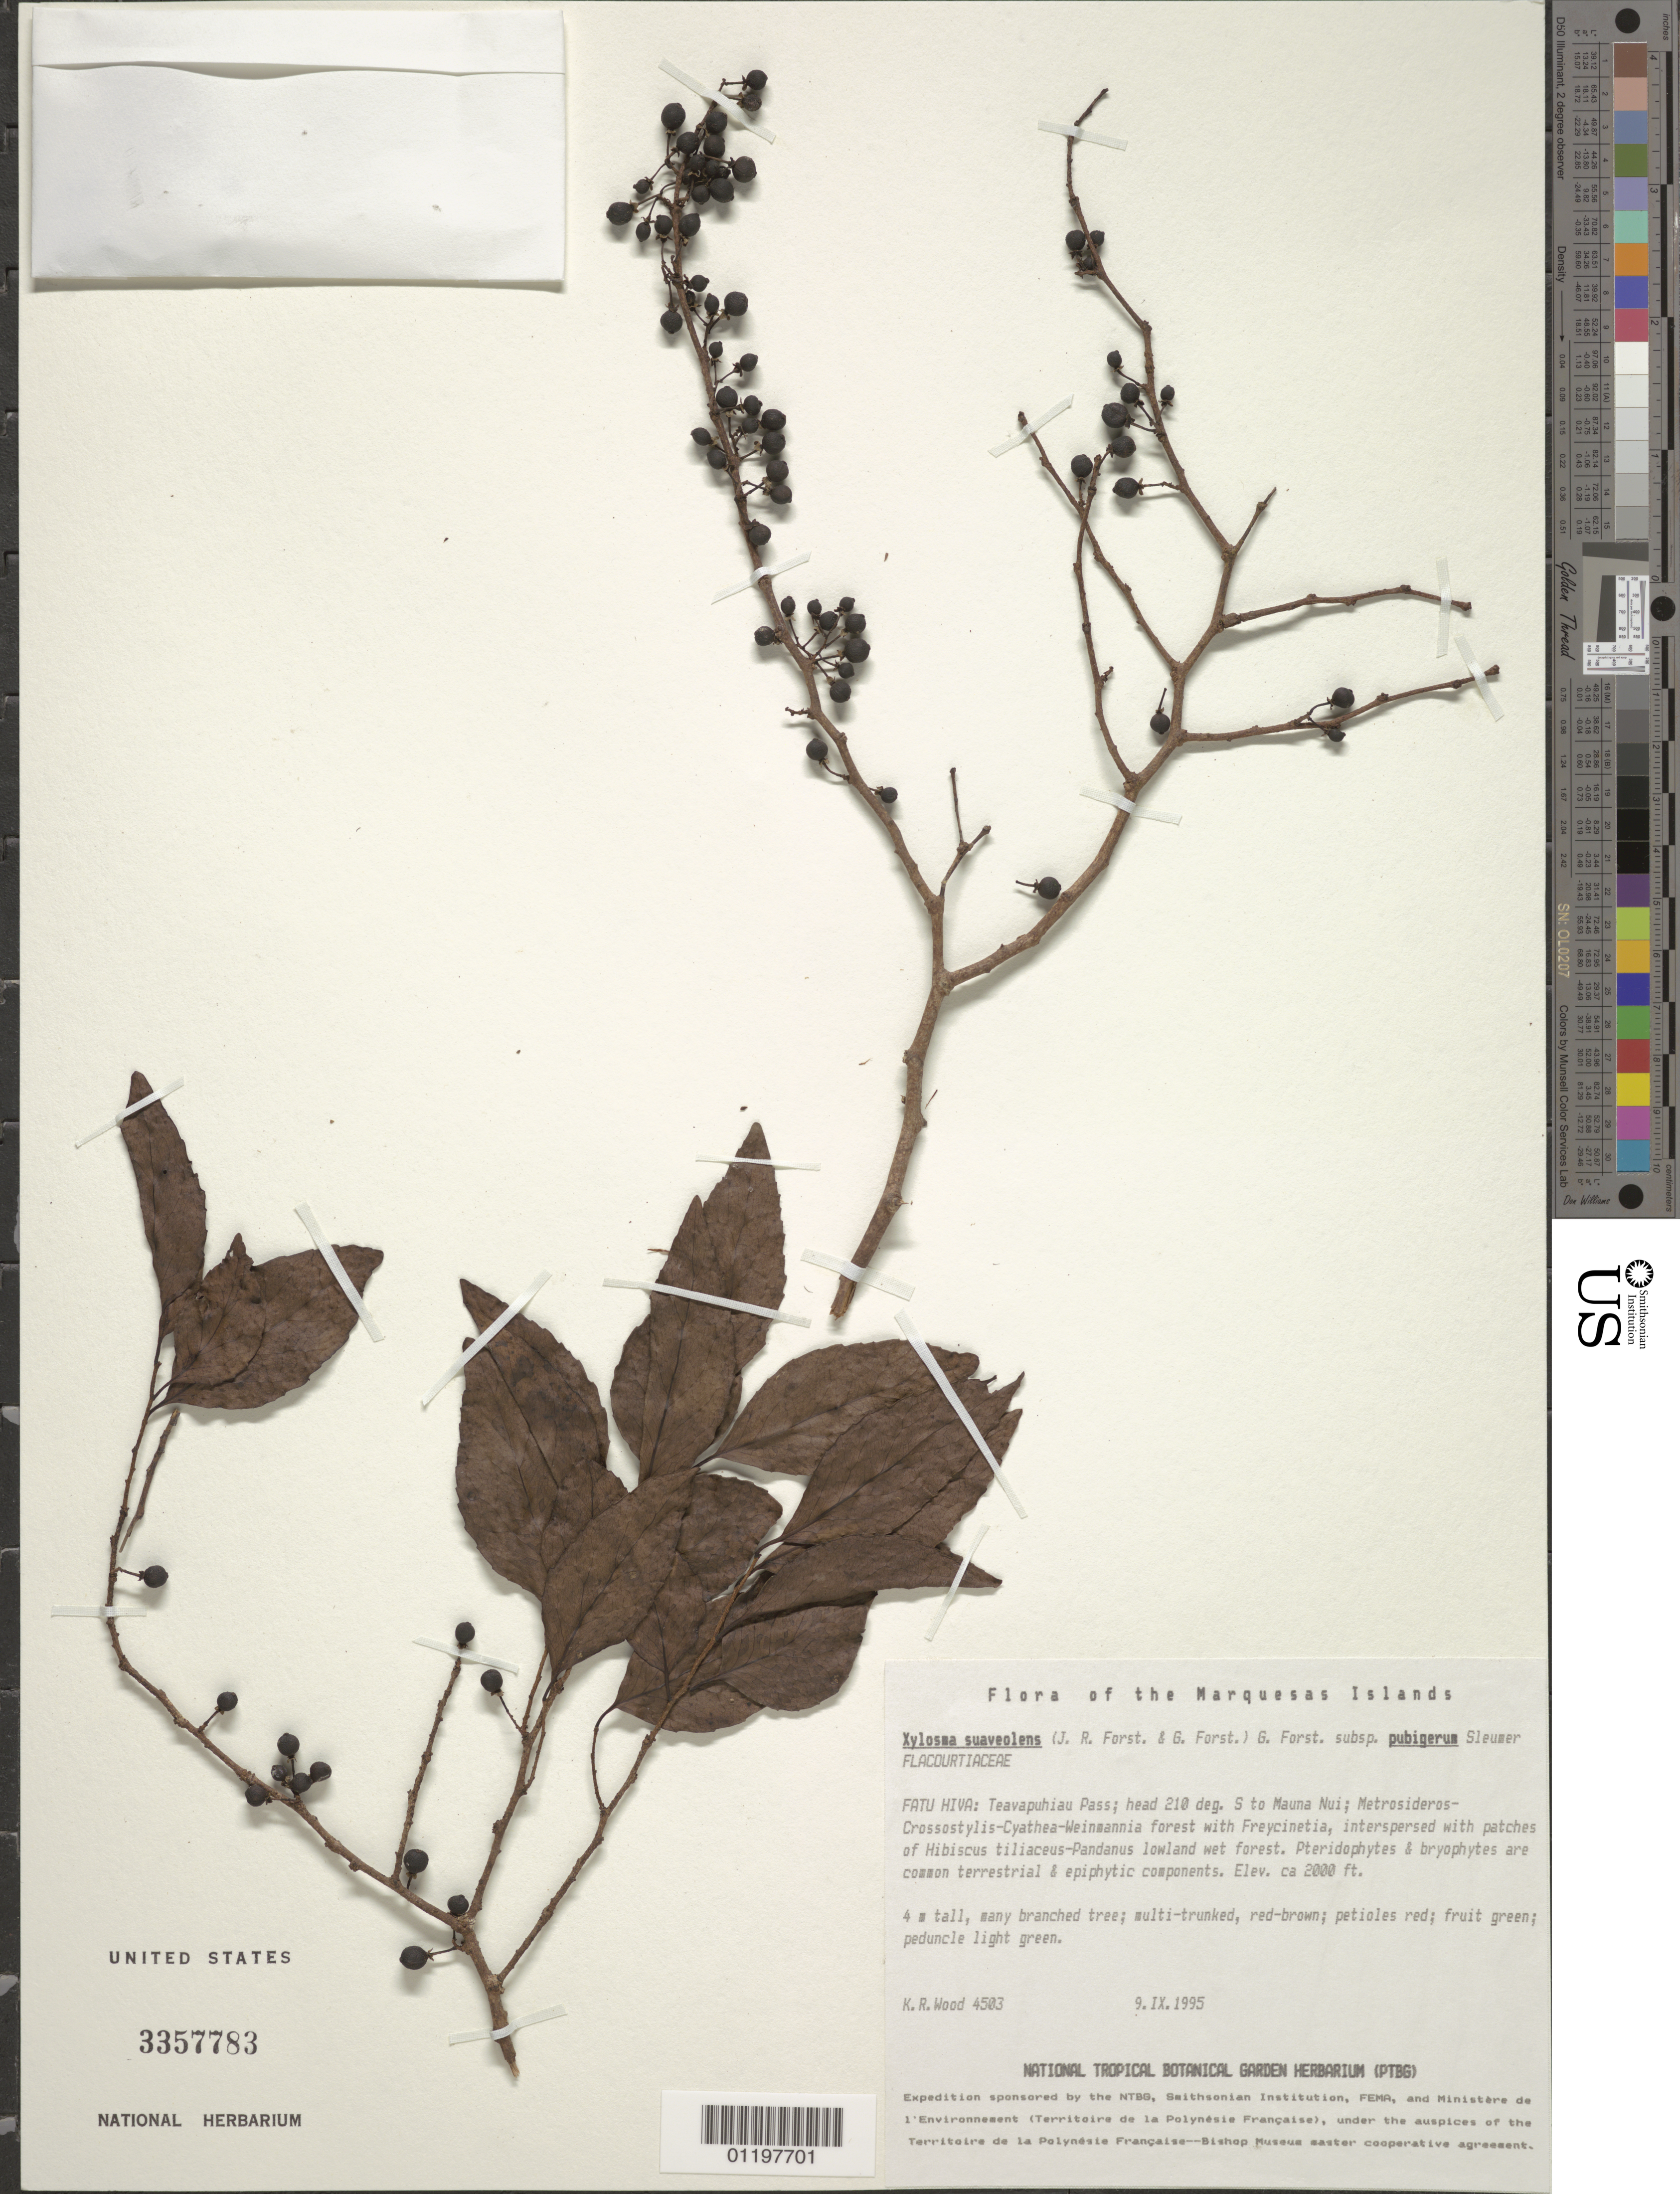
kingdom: Plantae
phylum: Tracheophyta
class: Magnoliopsida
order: Malpighiales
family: Salicaceae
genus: Xylosma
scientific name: Xylosma suaveolens subsp. pubigera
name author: Sleumer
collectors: K. R. Wood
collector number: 4503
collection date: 1995-09-09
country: French Polynesia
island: Fatu Hiva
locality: Teavapuhiau Pass, head 210 deg. S to Mauna Nui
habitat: Metrosideros - Crossostylis - Cyathea - Weinmannia w/ Freycinetia, interspersed w/ Hibiscus tiliaceus - Pandanus lowland wet forest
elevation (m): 610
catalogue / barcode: US 3357783